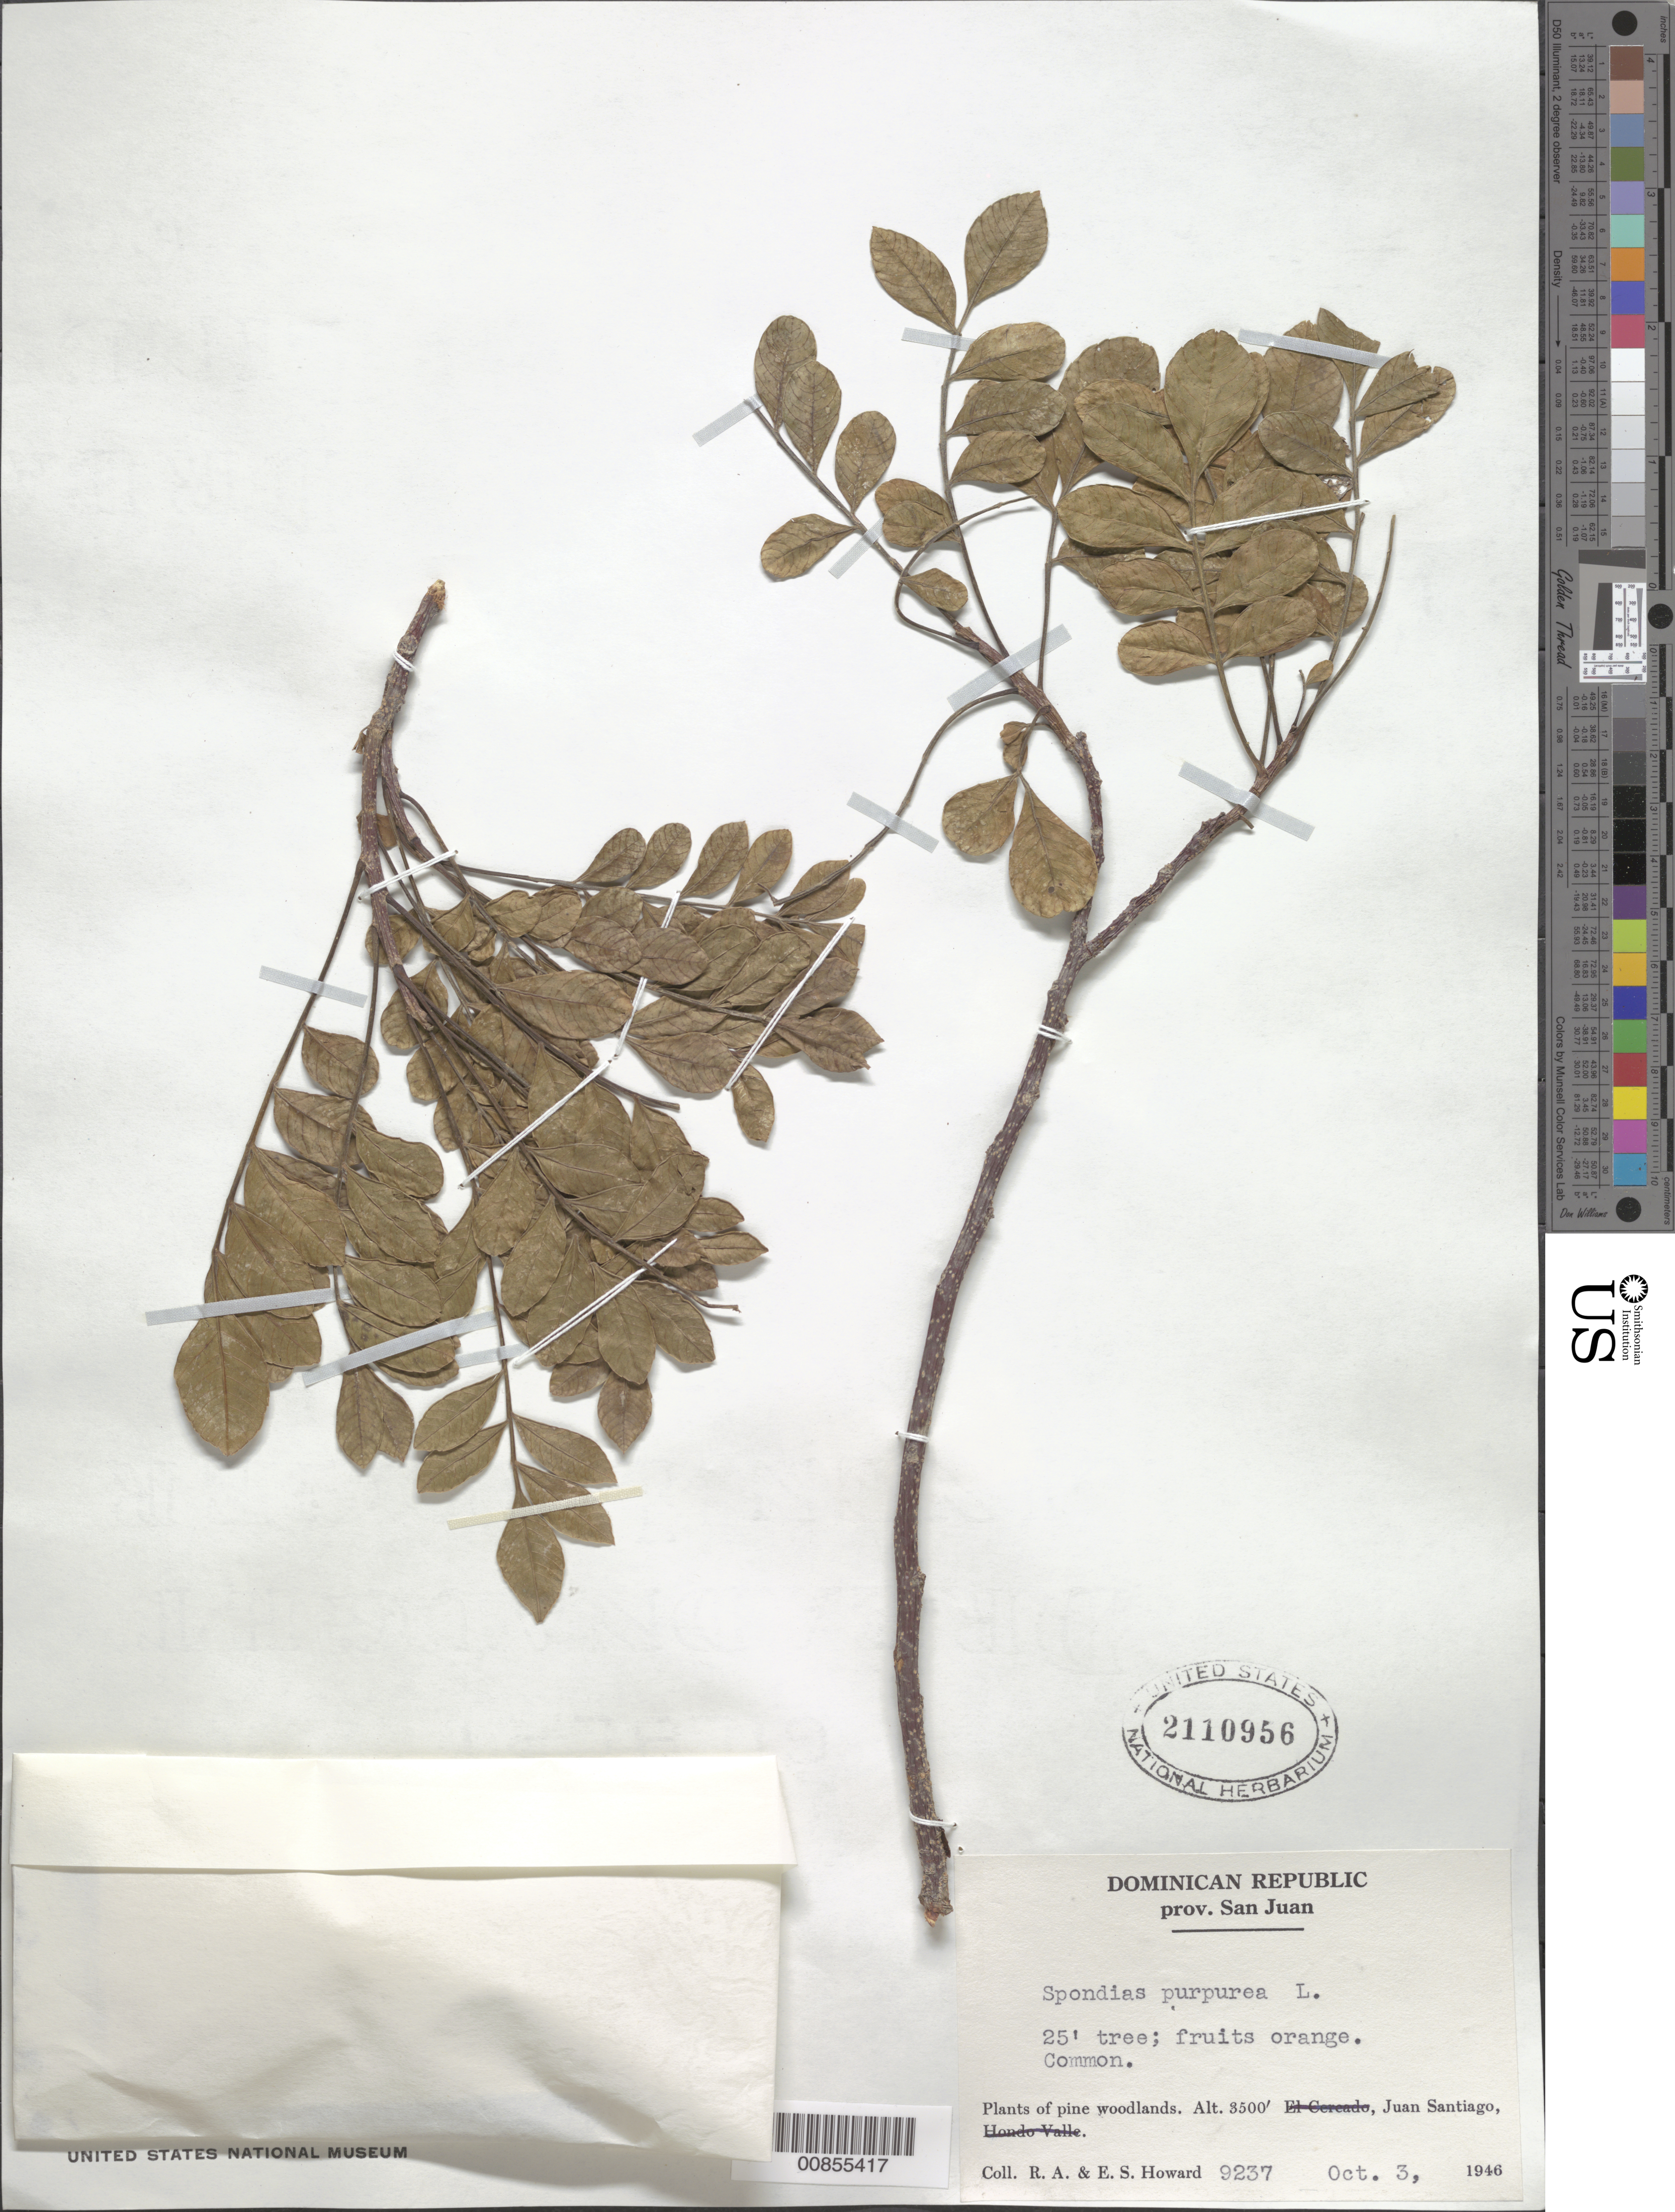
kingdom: Plantae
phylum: Tracheophyta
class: Magnoliopsida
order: Sapindales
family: Anacardiaceae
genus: Spondias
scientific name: Spondias purpurea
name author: L.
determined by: Mitchell, J. D.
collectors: R. A. Howard & E. S. Howard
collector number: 9237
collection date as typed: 03 Oct 1946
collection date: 1946-10-03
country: Dominican Republic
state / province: San Juan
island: Hispaniola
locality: Juan Santiago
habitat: Pine woodlands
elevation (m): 1067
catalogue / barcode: US 2110956